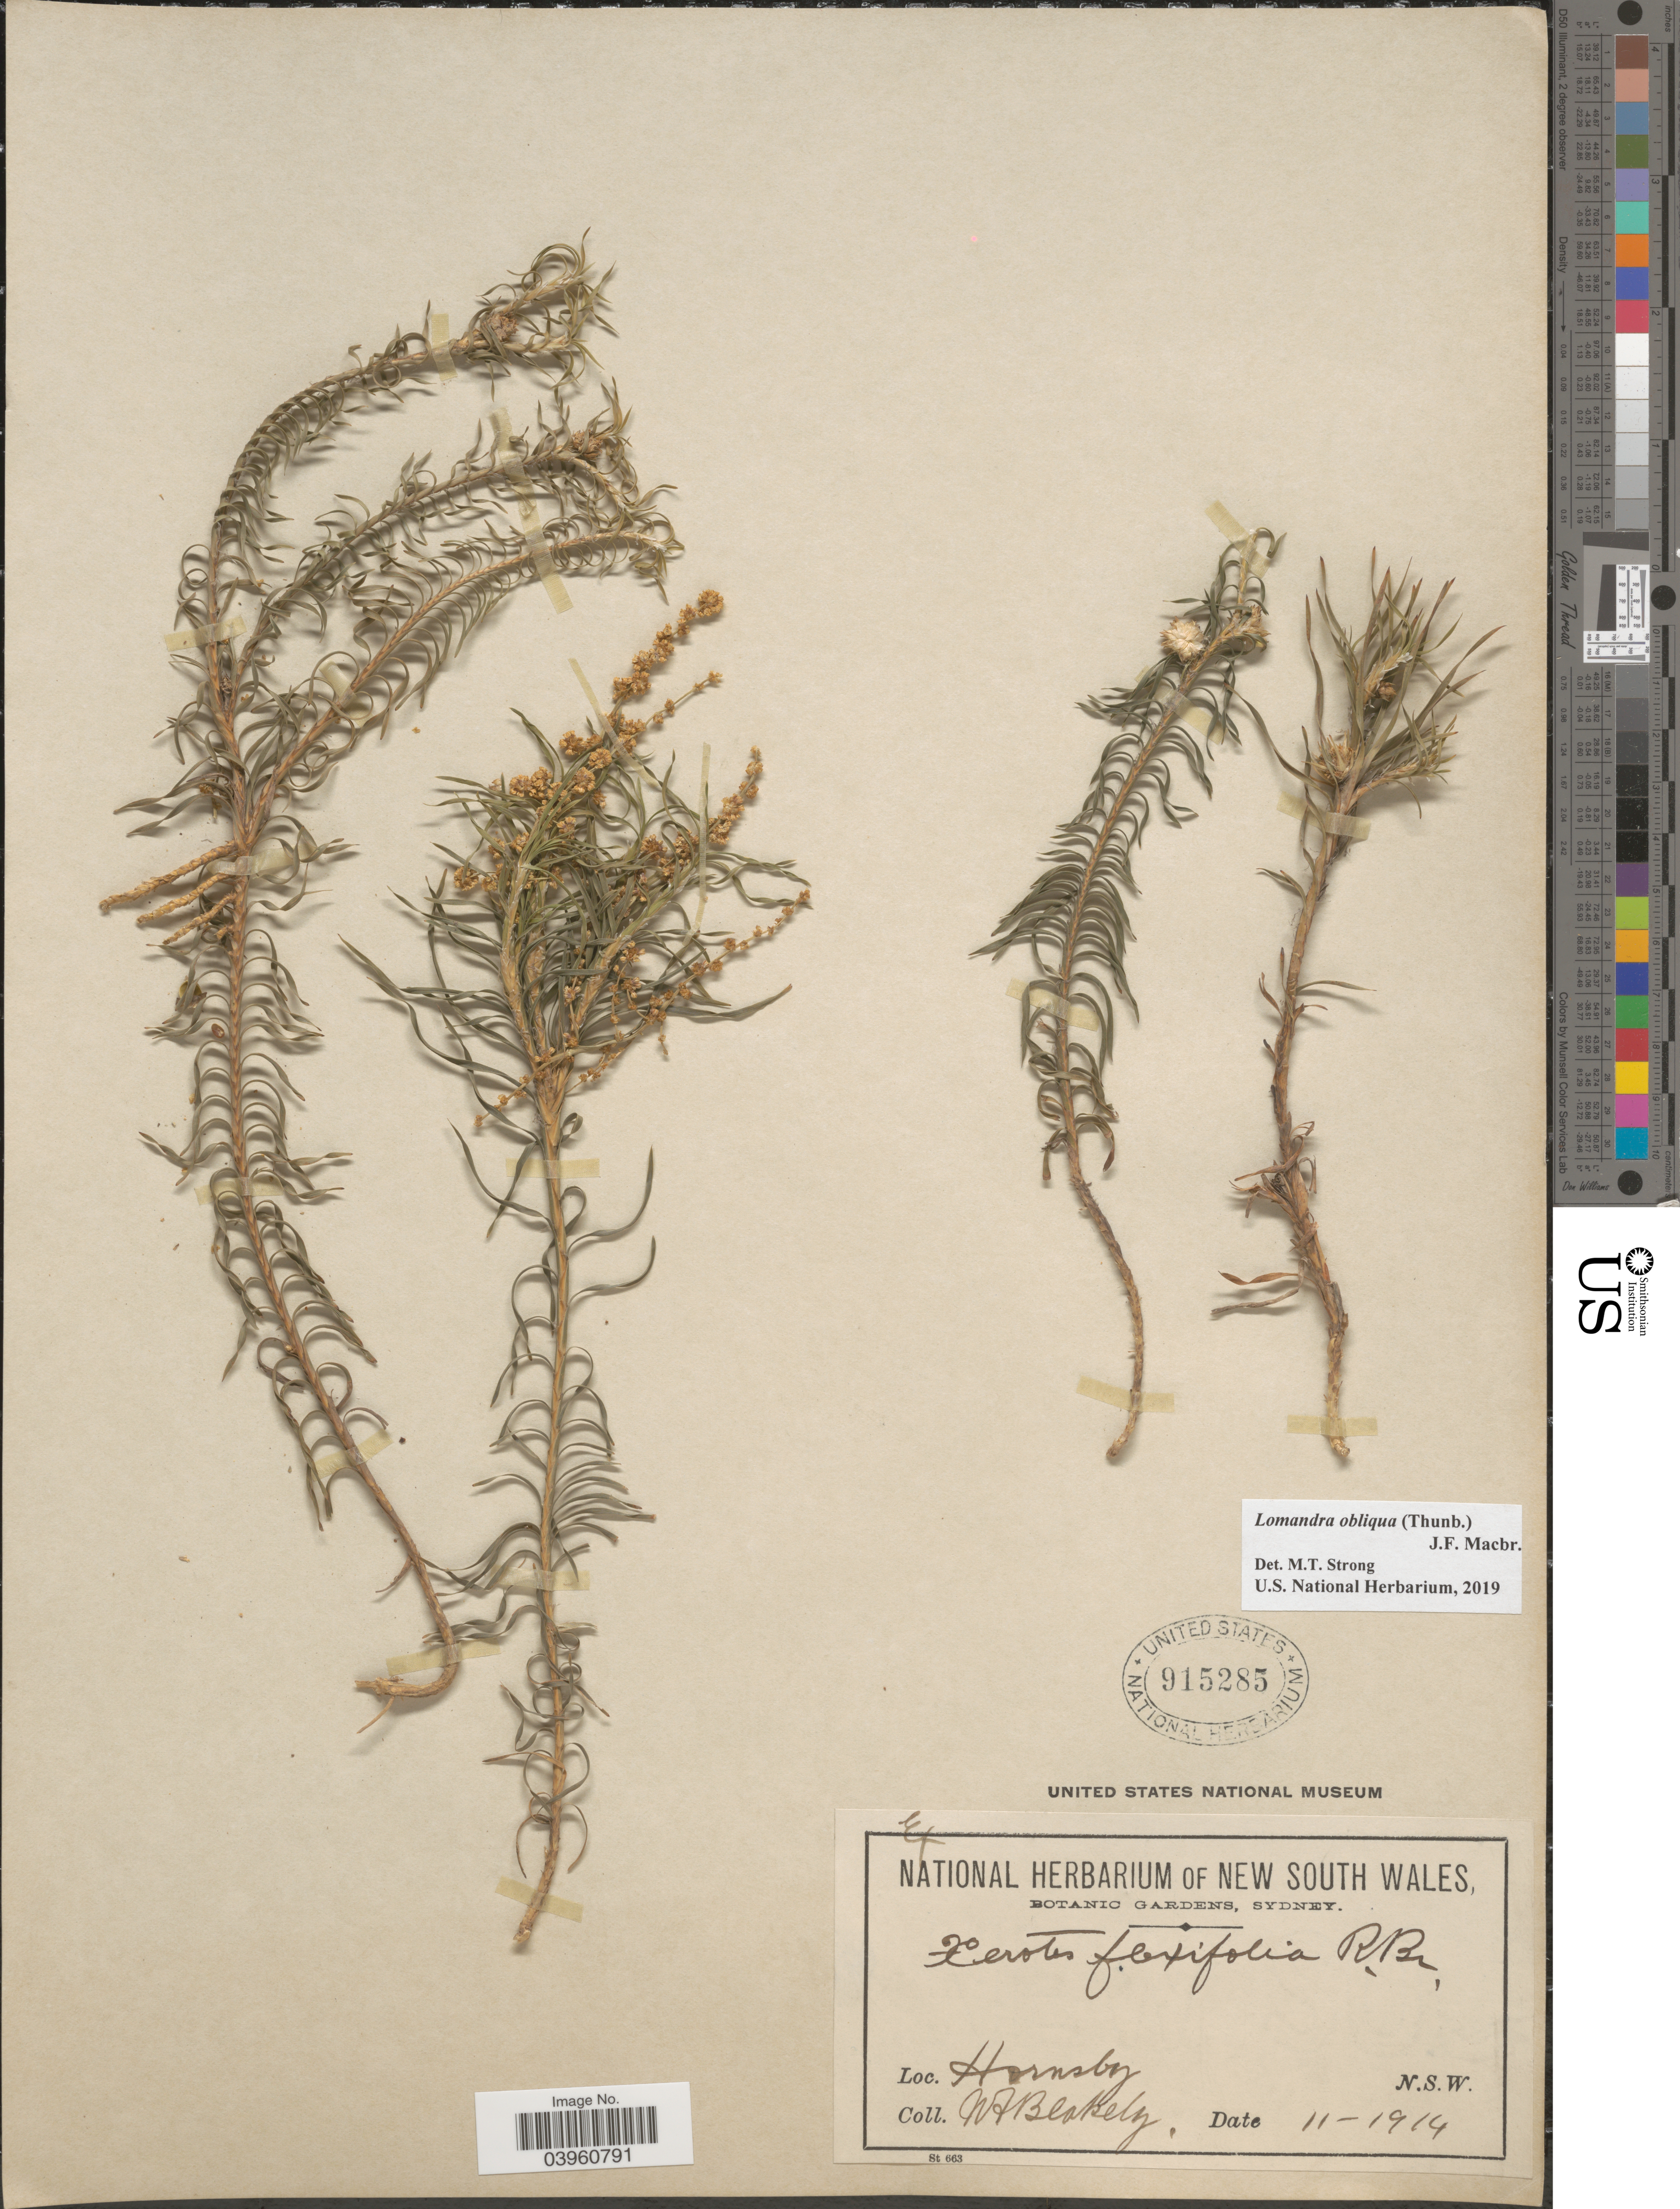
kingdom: Plantae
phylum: Tracheophyta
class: Liliopsida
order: Asparagales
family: Asparagaceae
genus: Lomandra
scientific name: Lomandra obliqua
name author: (Thunb.) J.F. Macbr.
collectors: W. Blakely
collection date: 1914-11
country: Australia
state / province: New South Wales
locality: Hornsby. N.S.W.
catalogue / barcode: US 915285